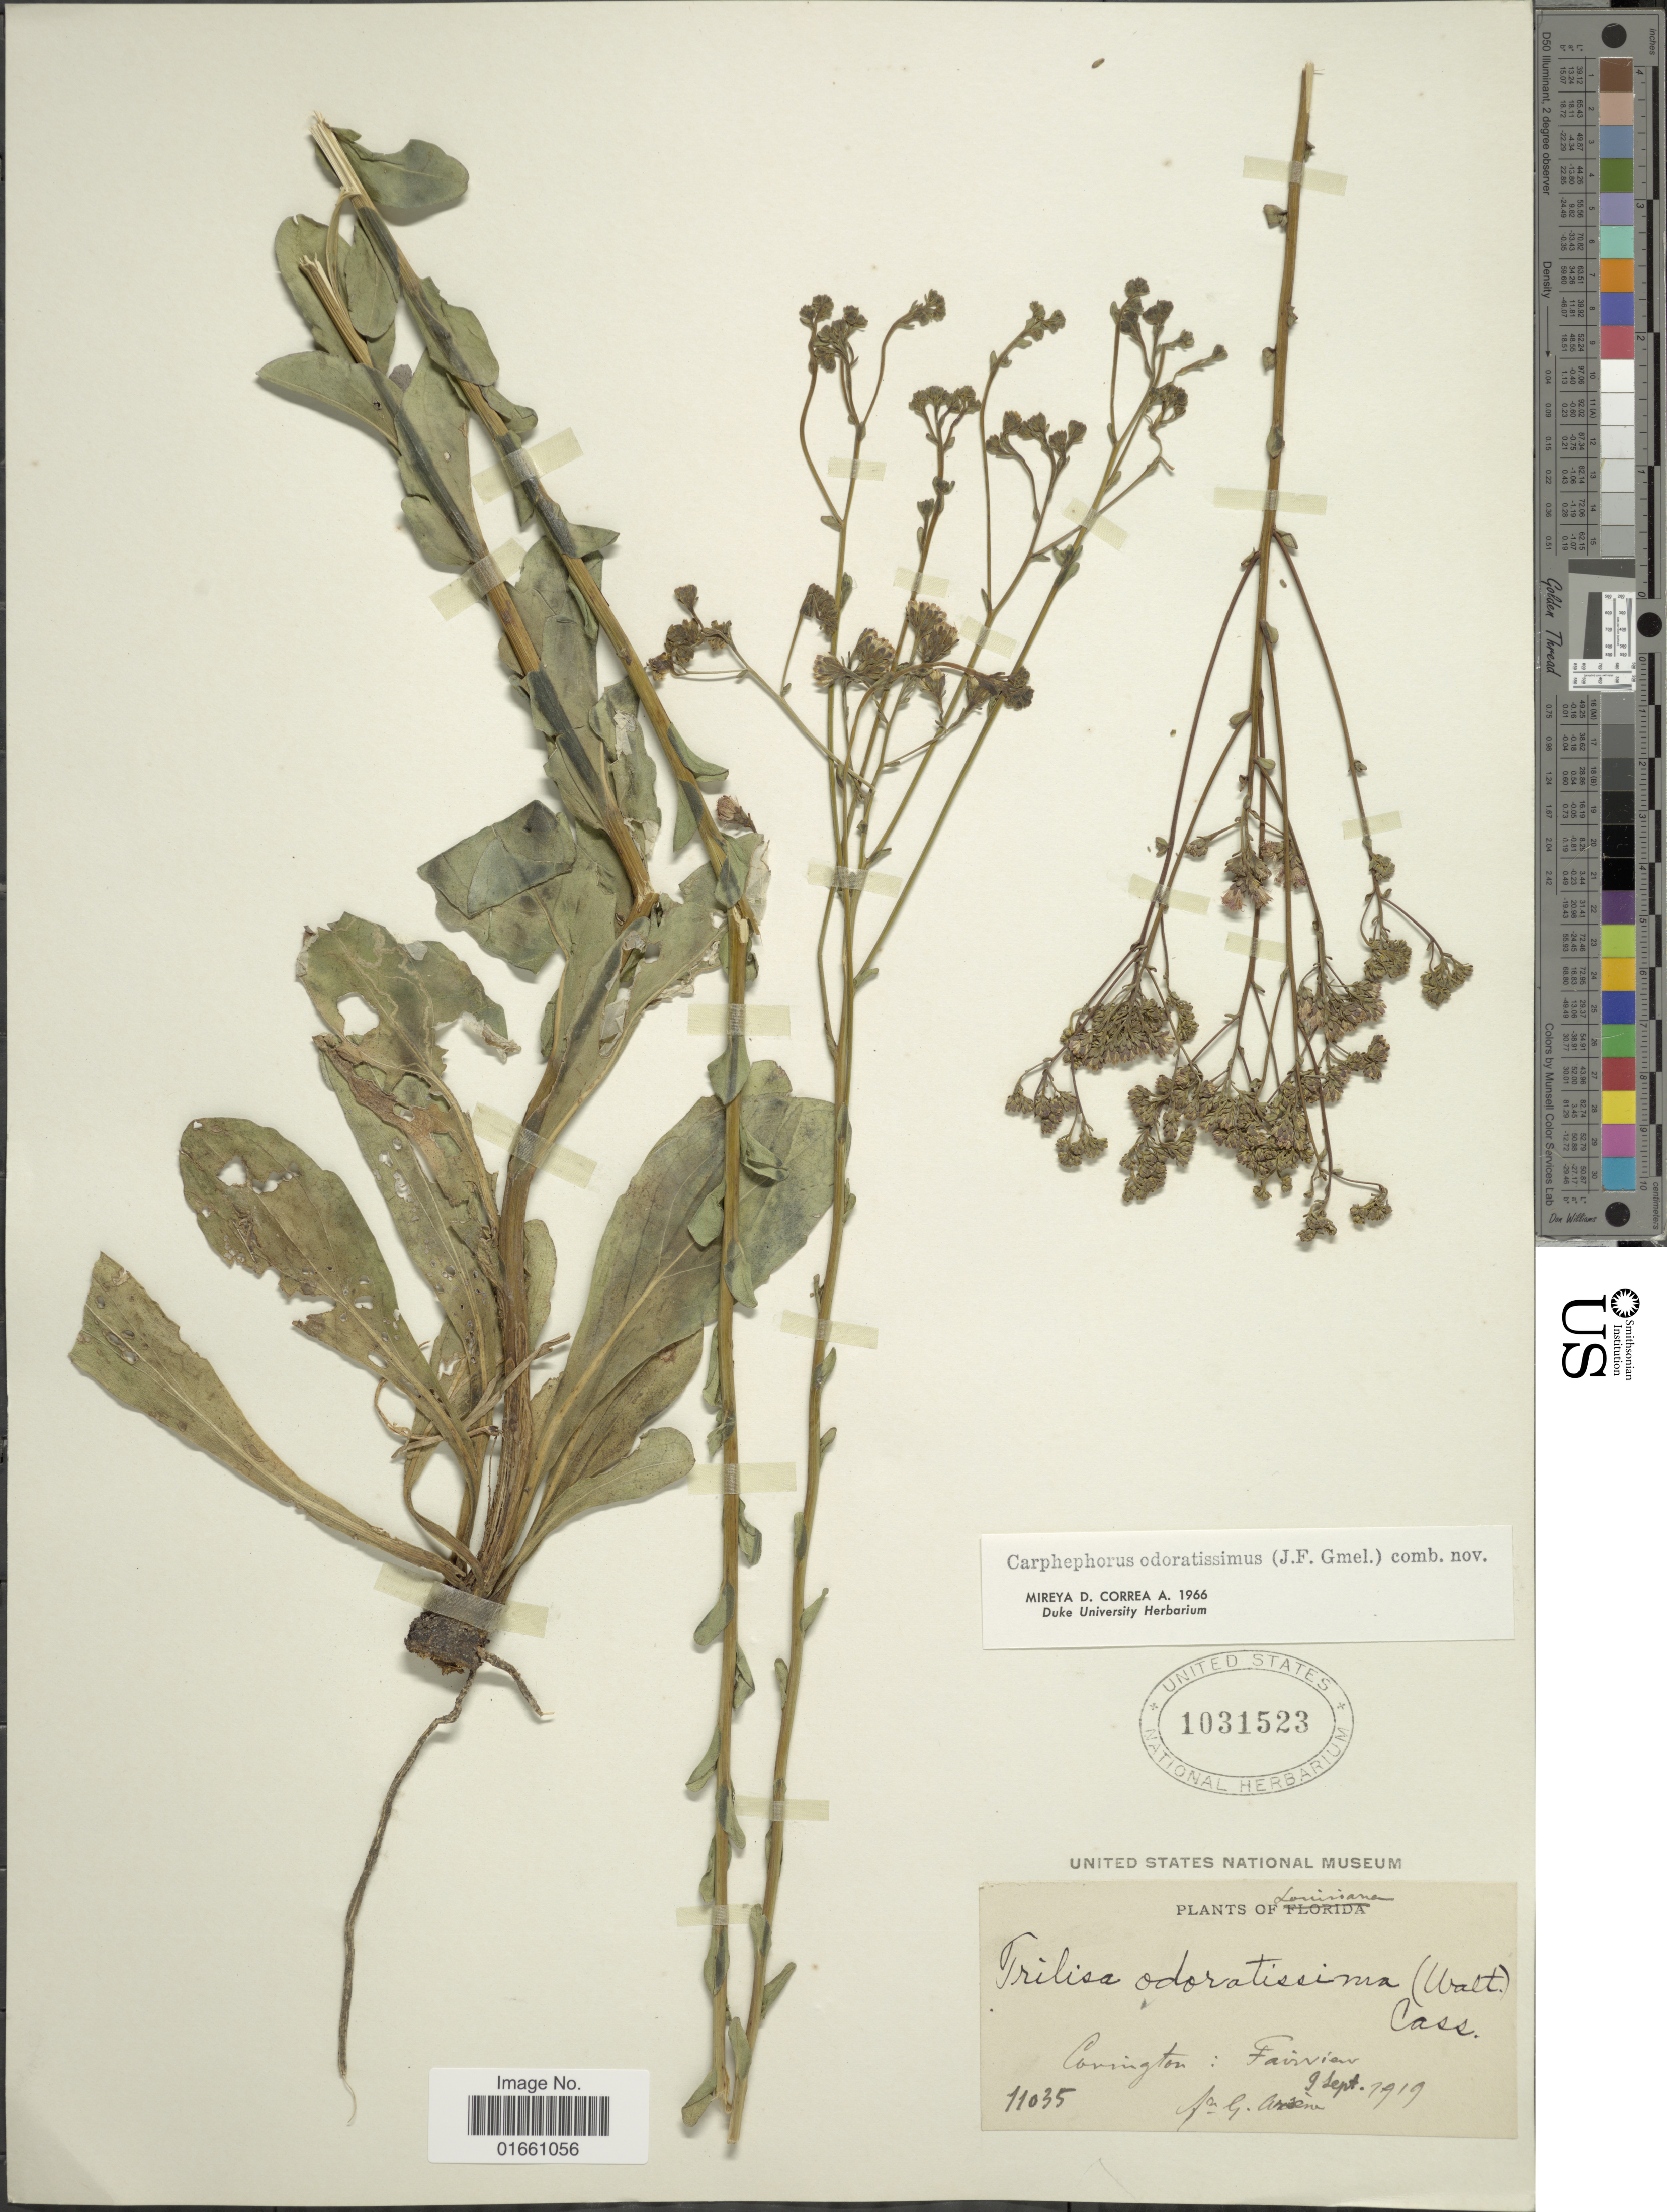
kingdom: Plantae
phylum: Tracheophyta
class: Magnoliopsida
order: Asterales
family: Asteraceae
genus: Trilisa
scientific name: Trilisa odoratissima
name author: (J.F. Gmel.) Cass.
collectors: Bro. G. Arsène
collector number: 11035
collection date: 1919-09-09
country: United States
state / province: Louisiana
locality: Corrington: Faiviar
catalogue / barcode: US 1031523